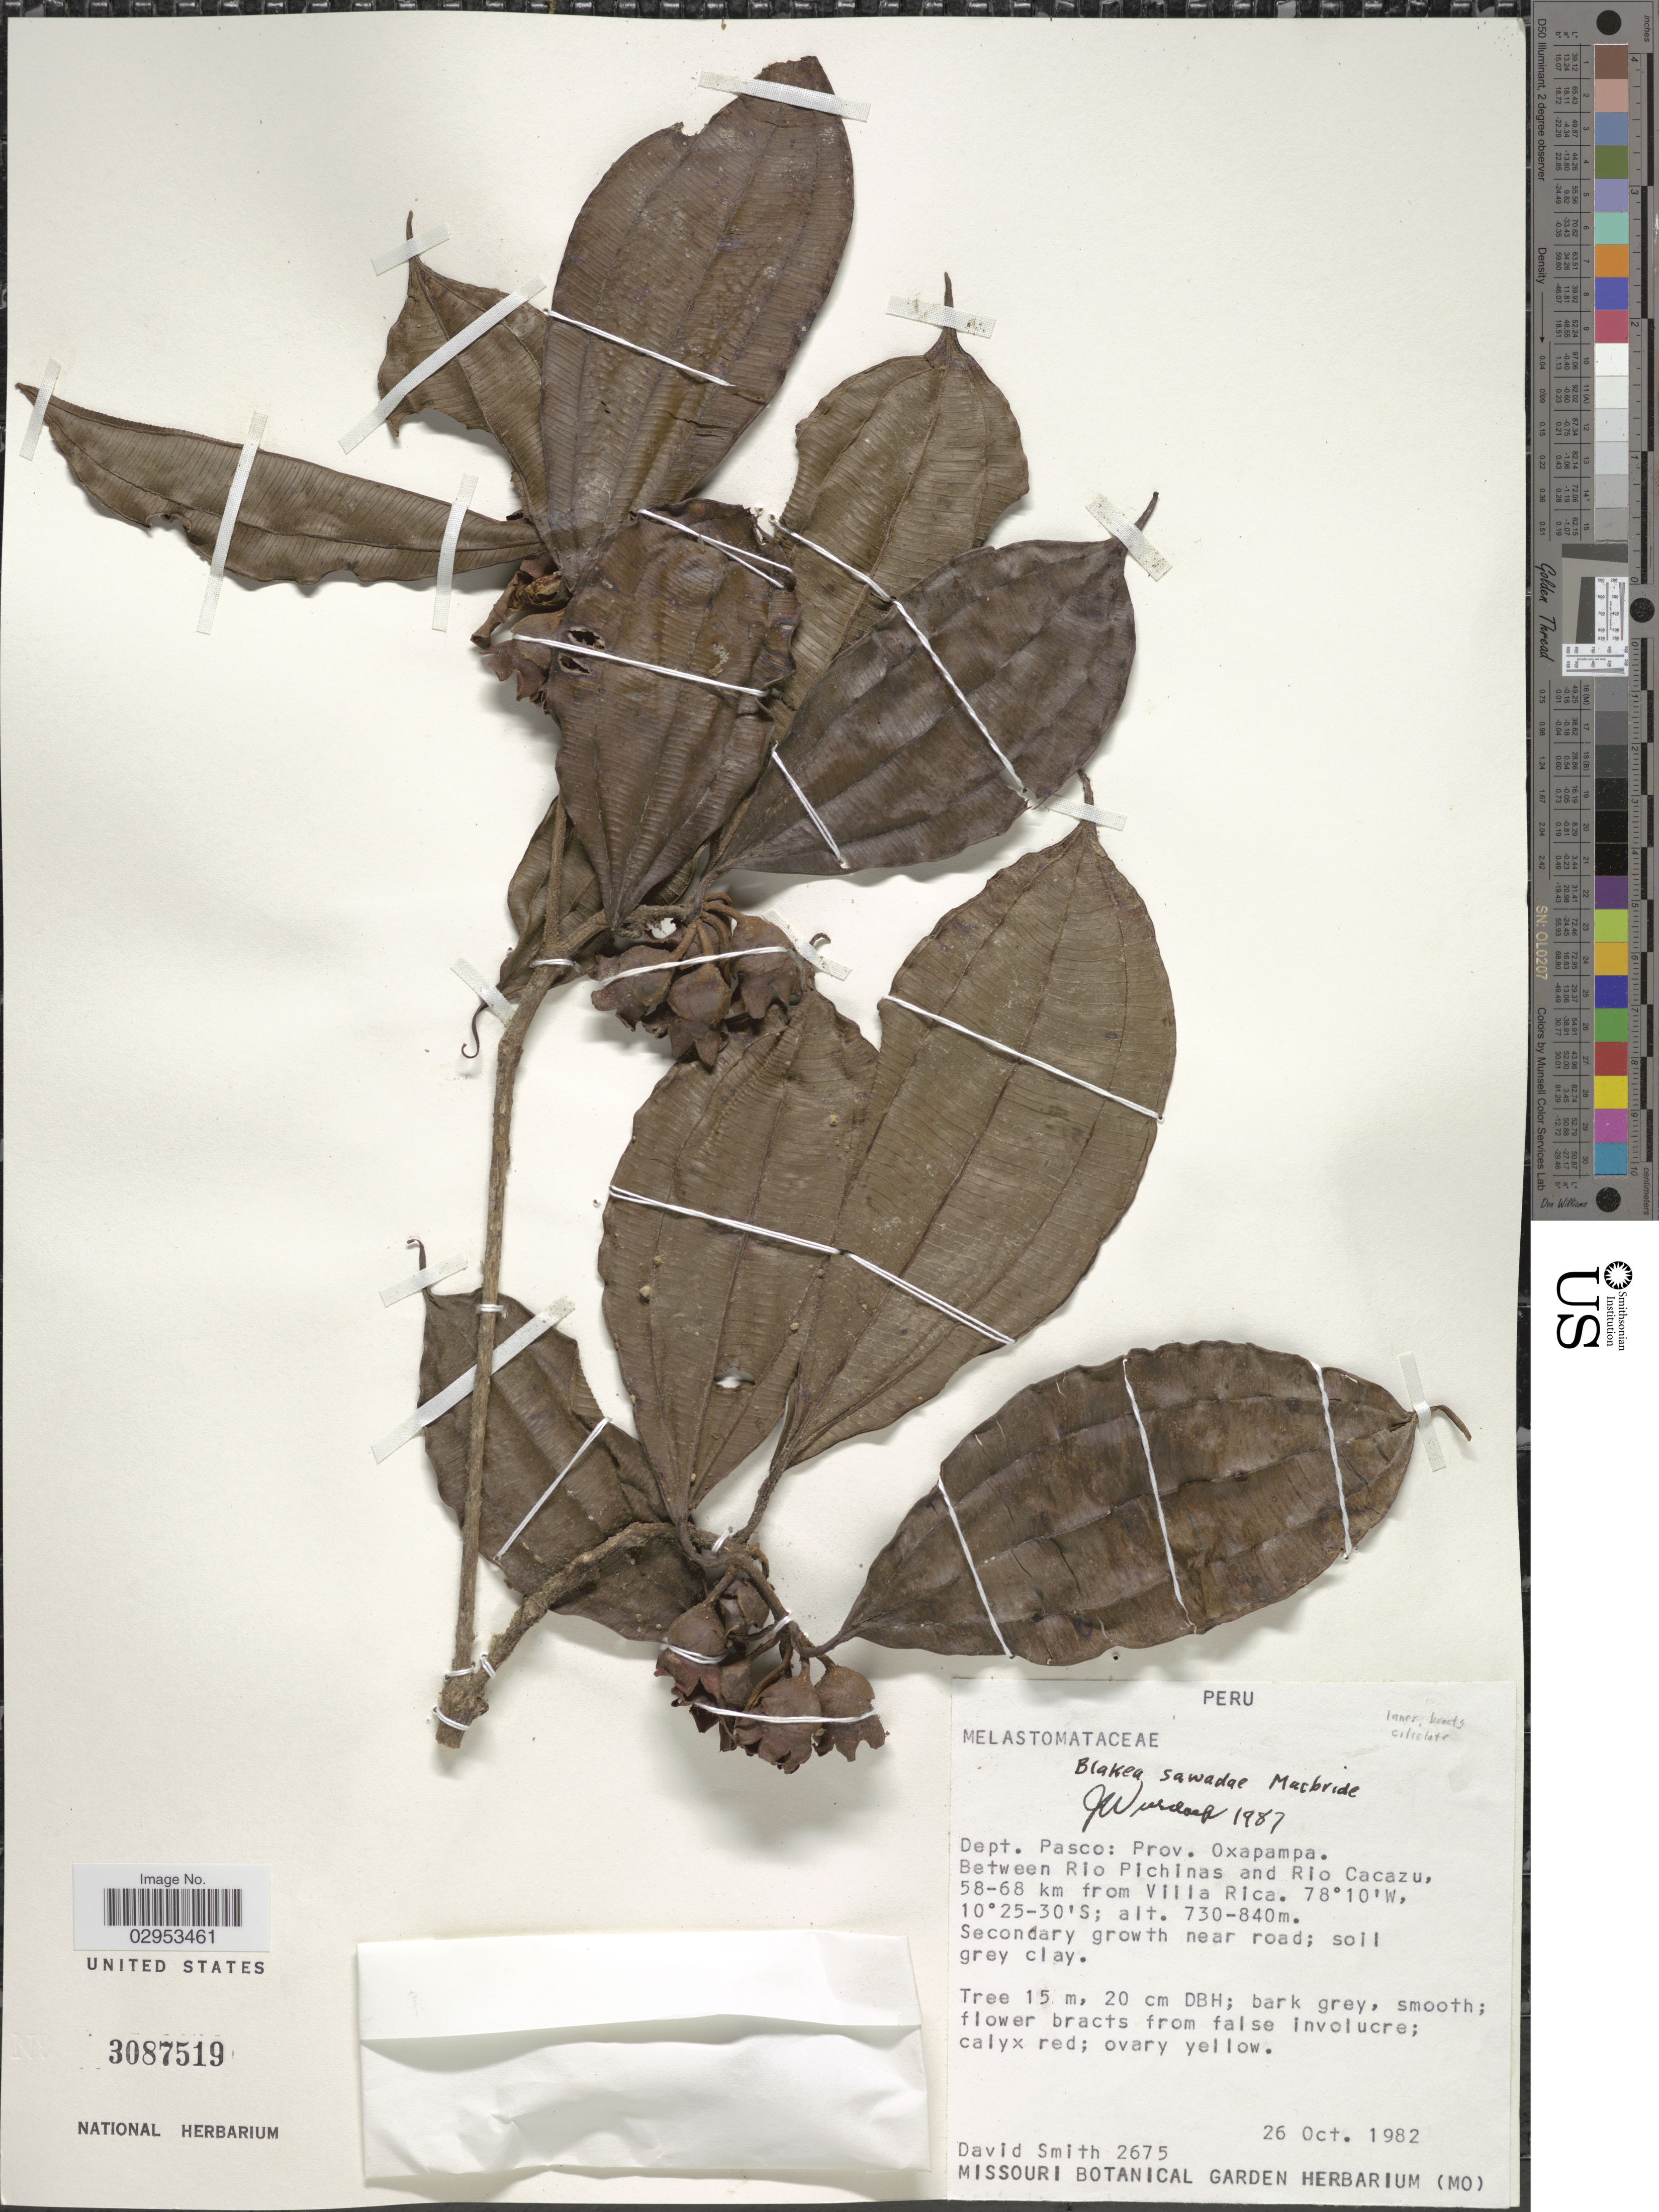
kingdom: Plantae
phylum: Tracheophyta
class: Magnoliopsida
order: Myrtales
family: Melastomataceae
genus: Blakea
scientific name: Blakea sawadae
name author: J.F. Macbr.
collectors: D. C. Smith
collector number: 2675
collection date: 1982-10-26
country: Peru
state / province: Pasco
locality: Dept. Pasco: Prov. Oxapampa. Between Rio Pichinas and Rio Cacazu, 58-68 km from Villa Rica.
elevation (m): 730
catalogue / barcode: US 3087519